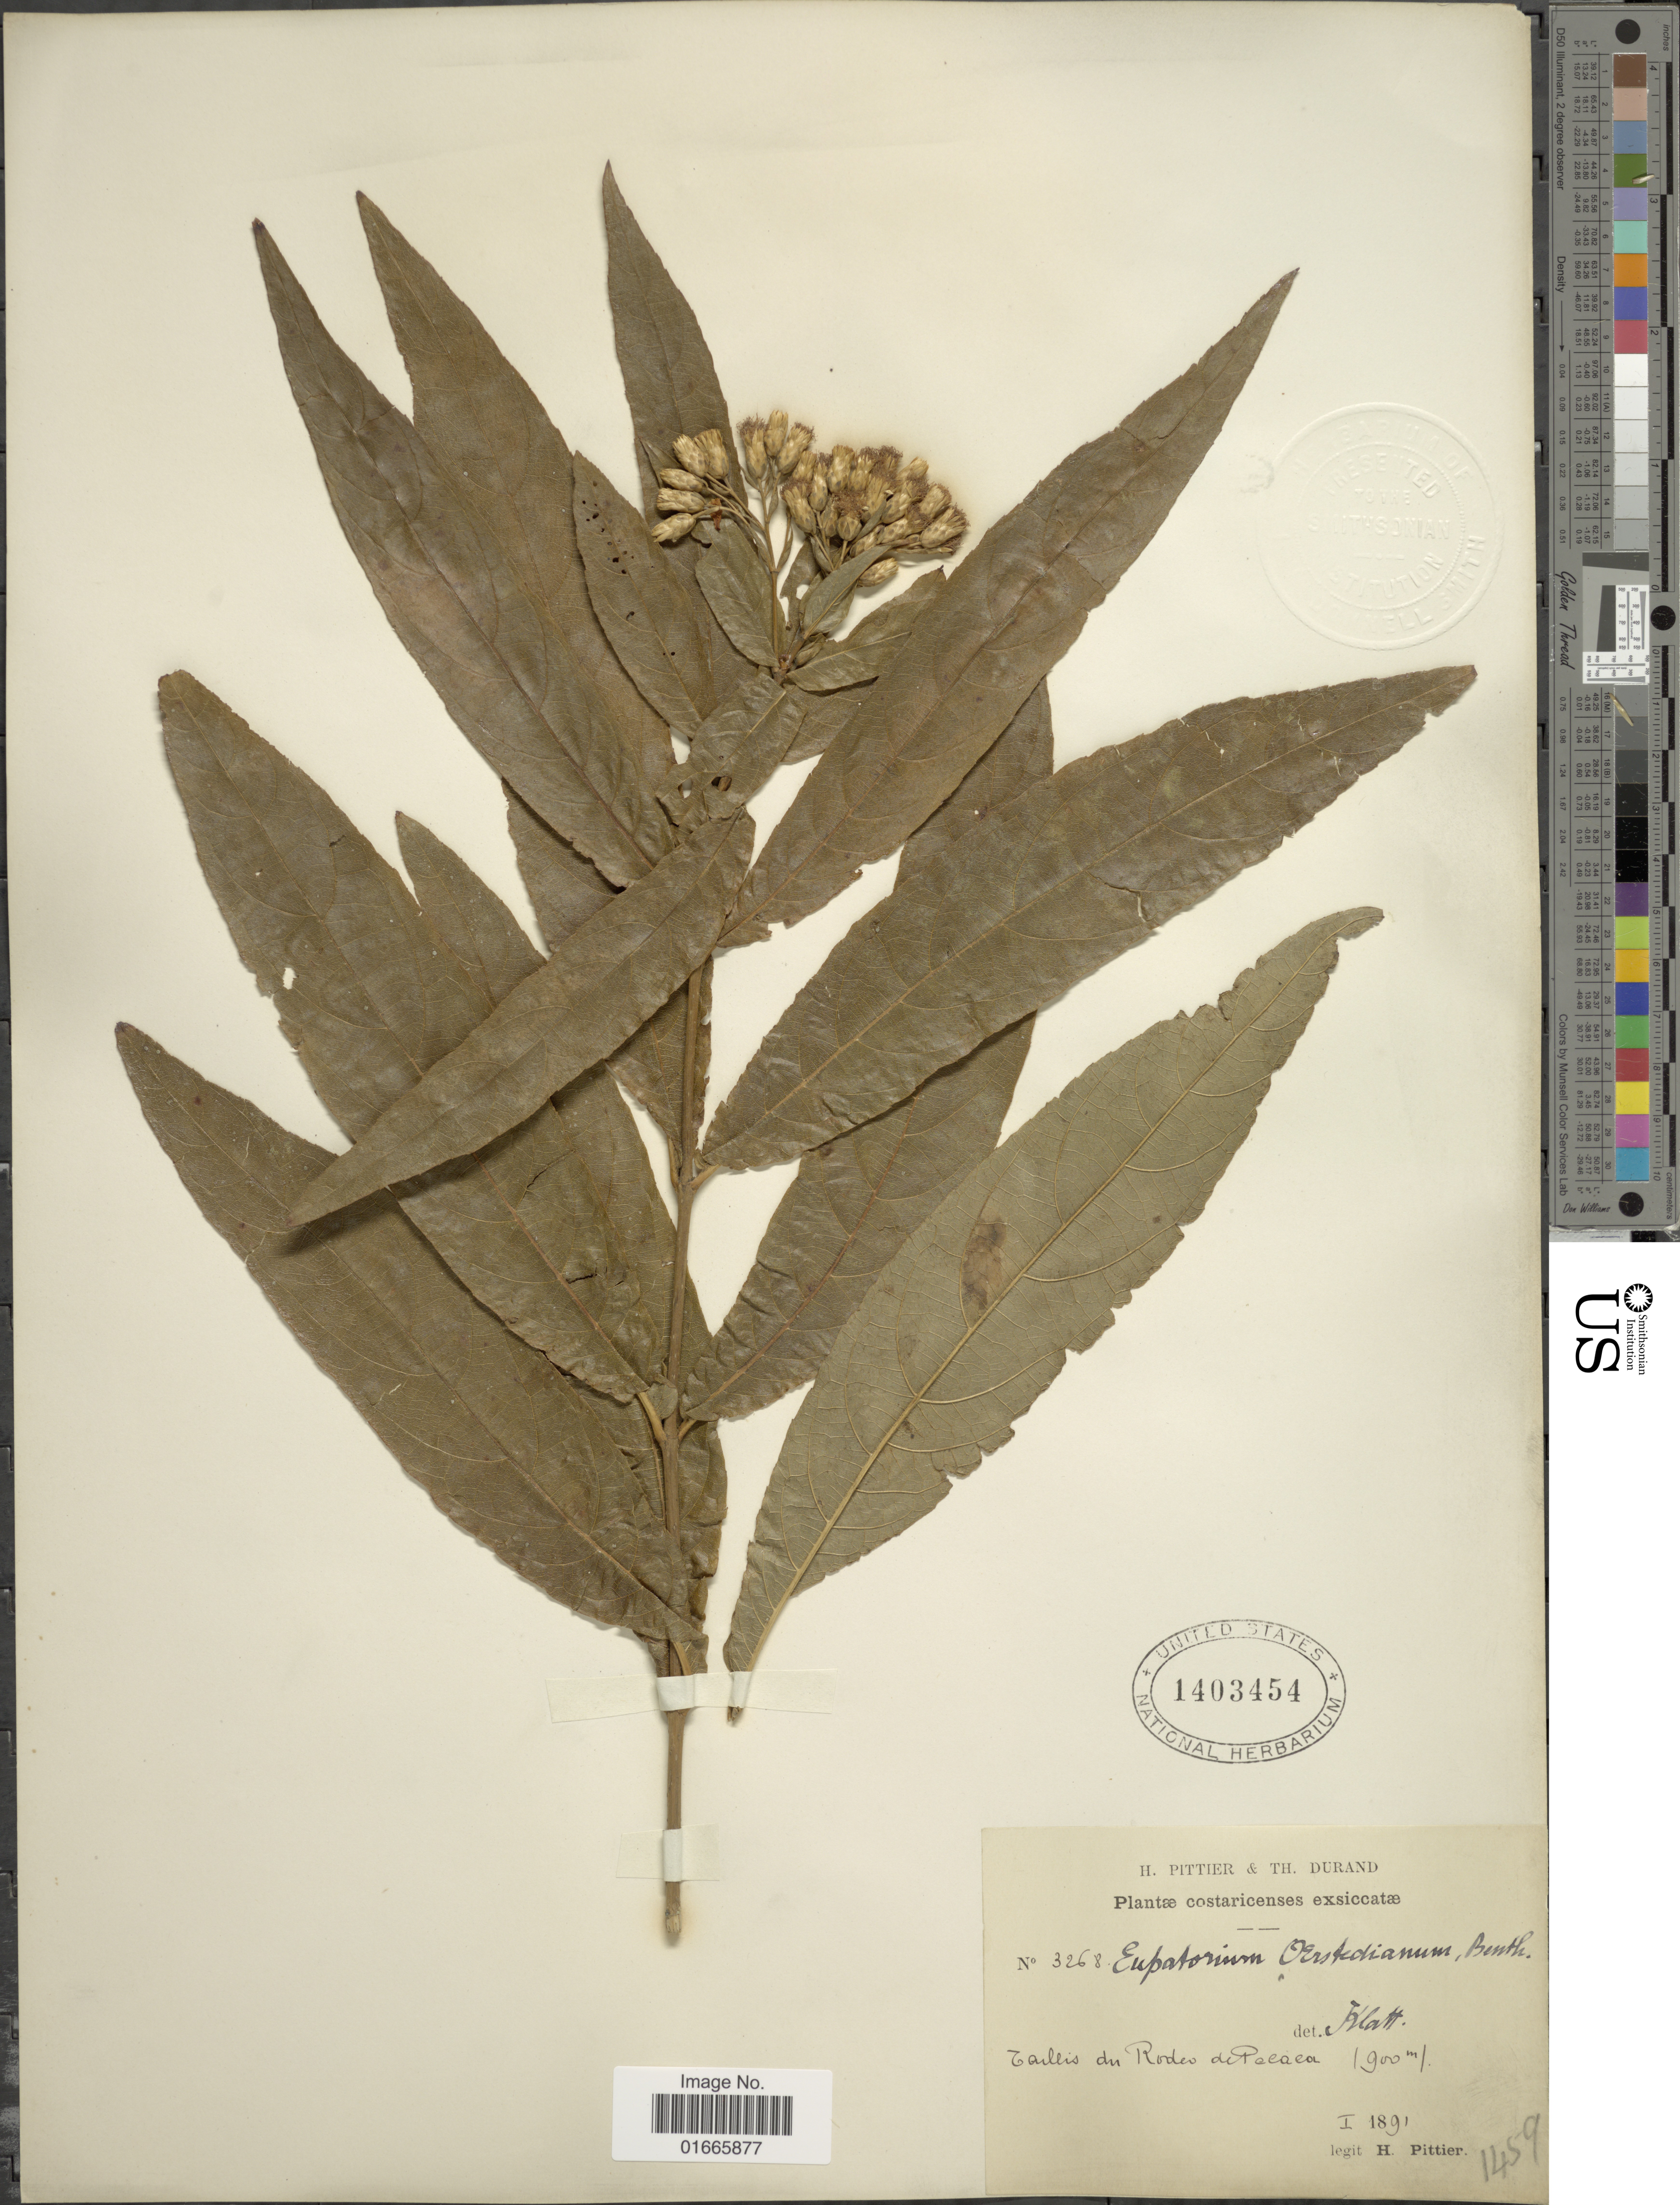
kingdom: Plantae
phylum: Tracheophyta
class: Magnoliopsida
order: Asterales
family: Asteraceae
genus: Chromolaena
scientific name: Chromolaena glaberrima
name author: (DC.) R.M. King & H. Rob.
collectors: H. F. Pittier & T. Durand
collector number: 3268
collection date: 1891-01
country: Costa Rica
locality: Taillis du Rodeo de Pacaca [Copse of Rodea de Pacaca]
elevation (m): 1900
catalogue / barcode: US 1403454